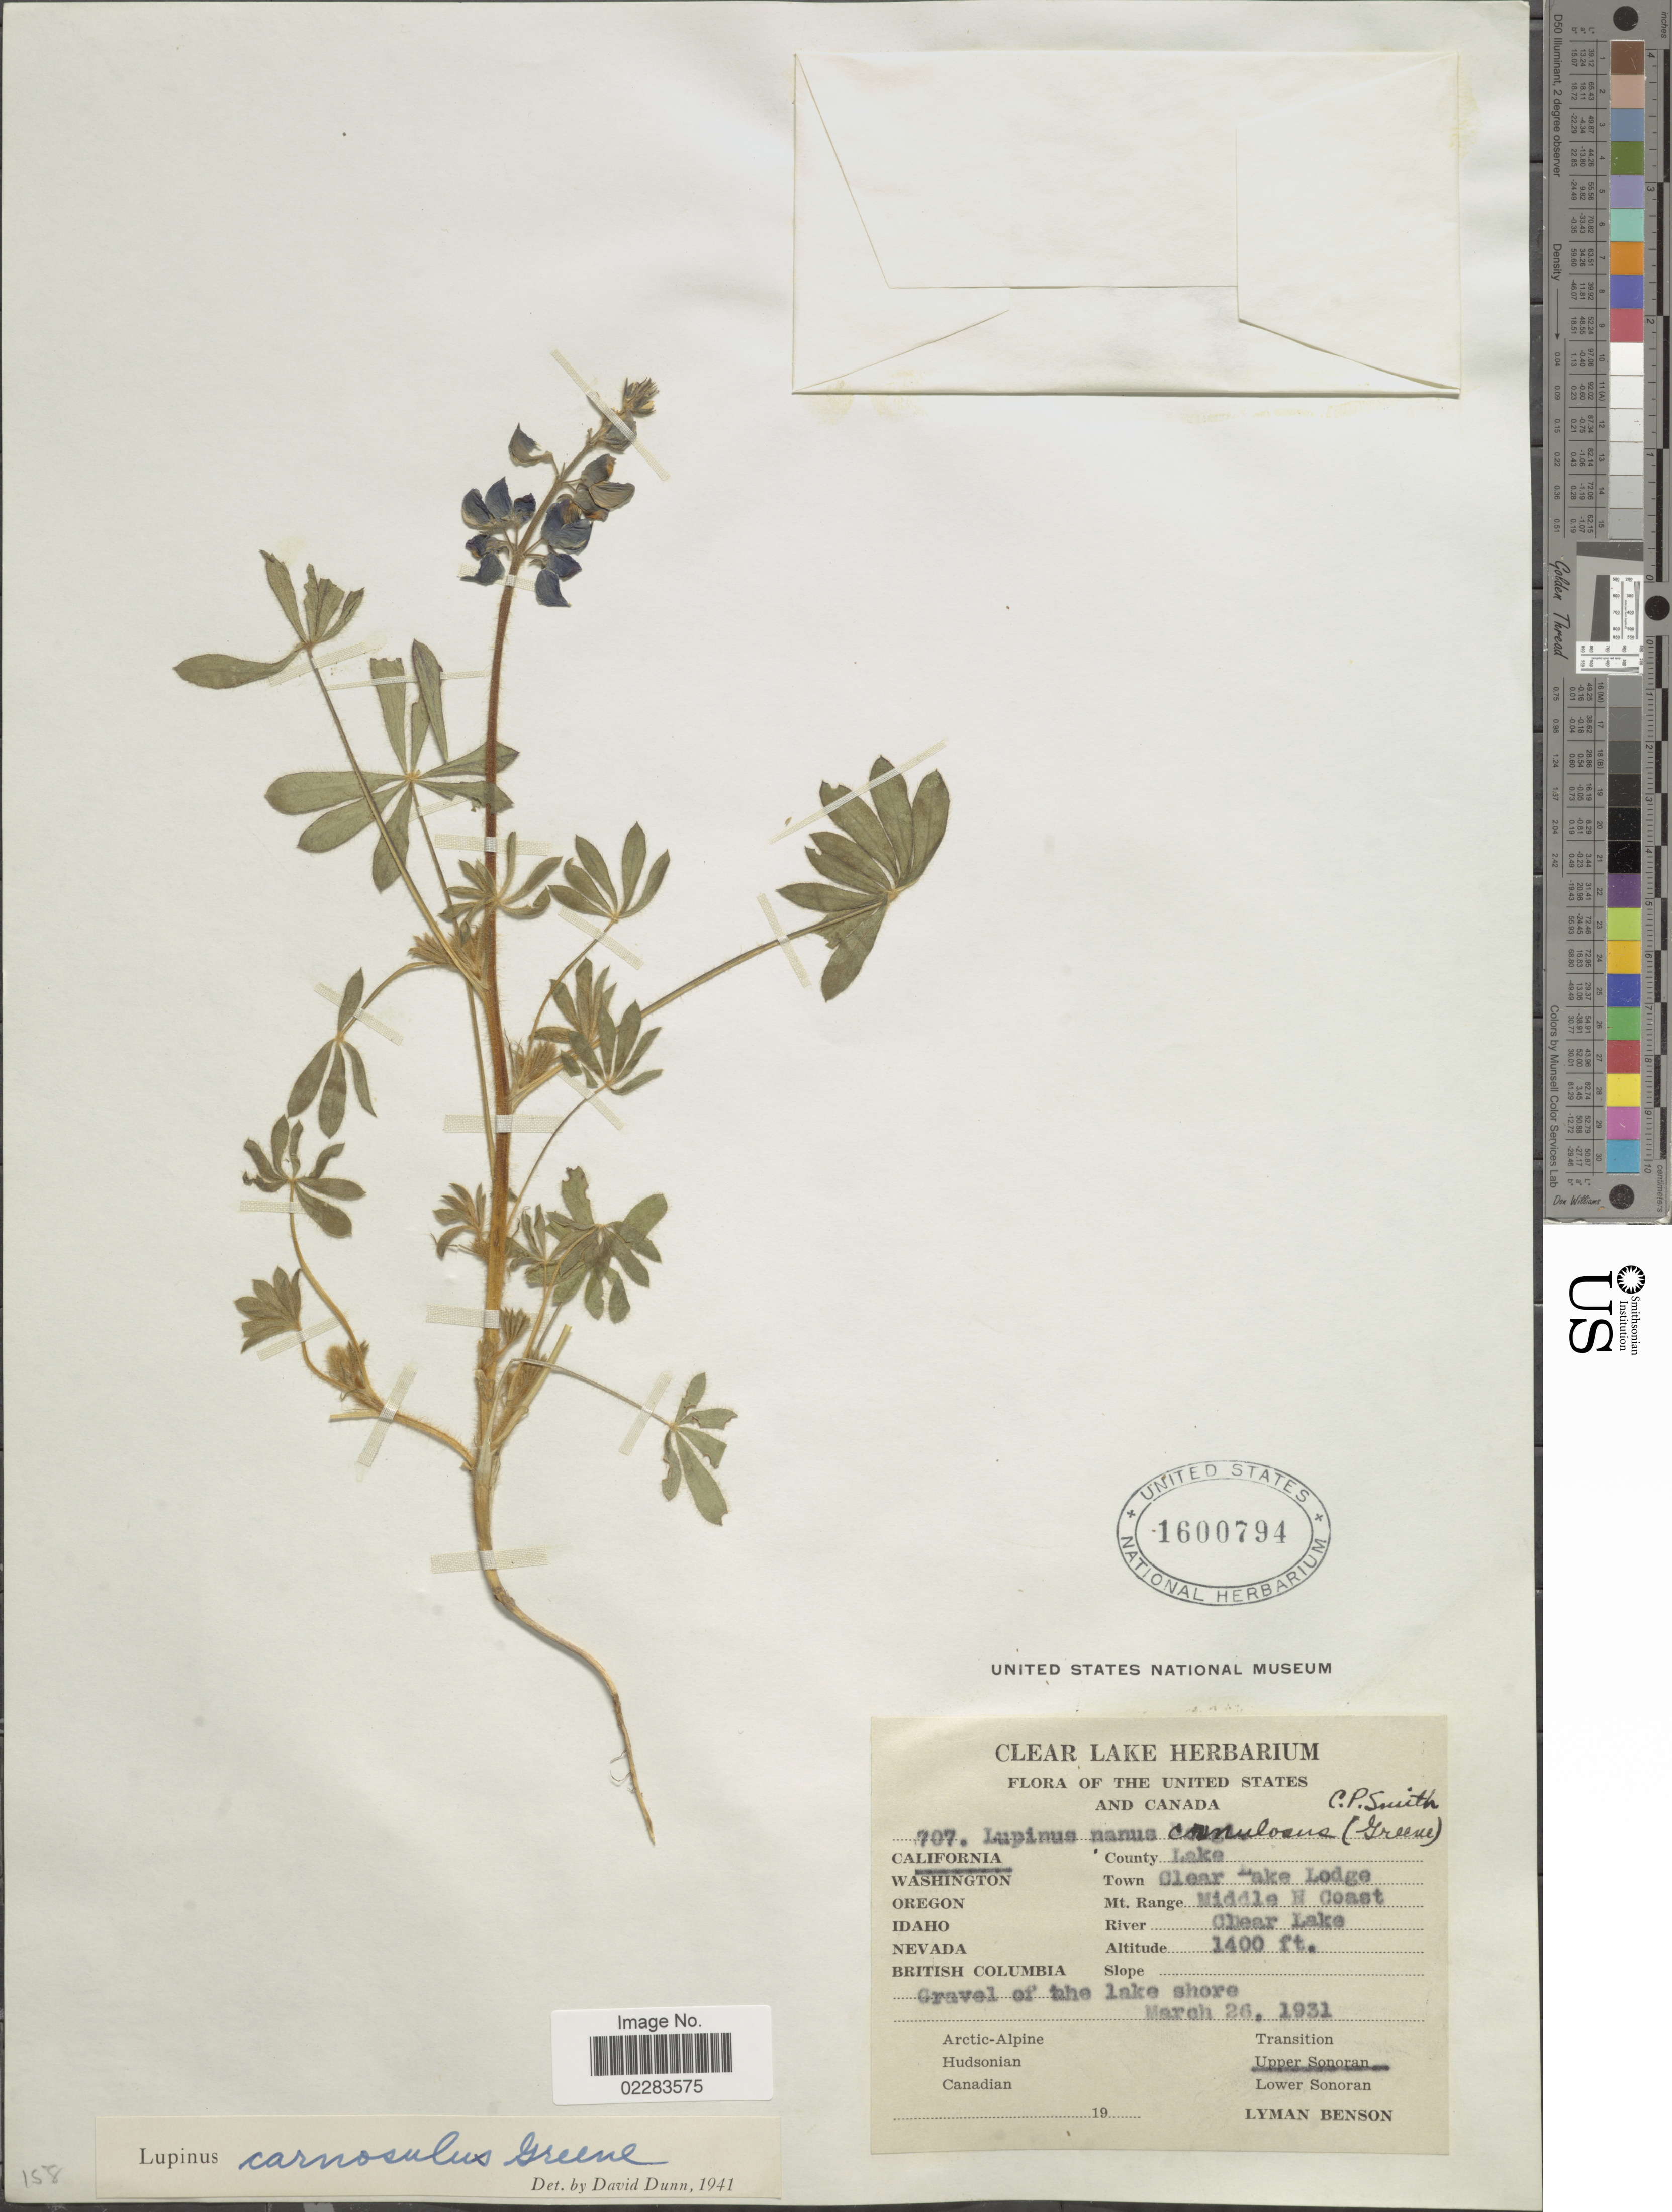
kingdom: Plantae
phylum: Tracheophyta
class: Magnoliopsida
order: Fabales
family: Fabaceae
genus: Lupinus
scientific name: Lupinus affinis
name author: J. Agardh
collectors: L. Benson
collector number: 707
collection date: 1931-03-26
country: United States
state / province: California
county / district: Lake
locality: County: Lake. Town: Clear ake Lodge. Mt. Range: Middle H. Coast. River: Clear River. Gravel of the lake shore. Transition: Upper Sonoran.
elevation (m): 427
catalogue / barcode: US 1600794